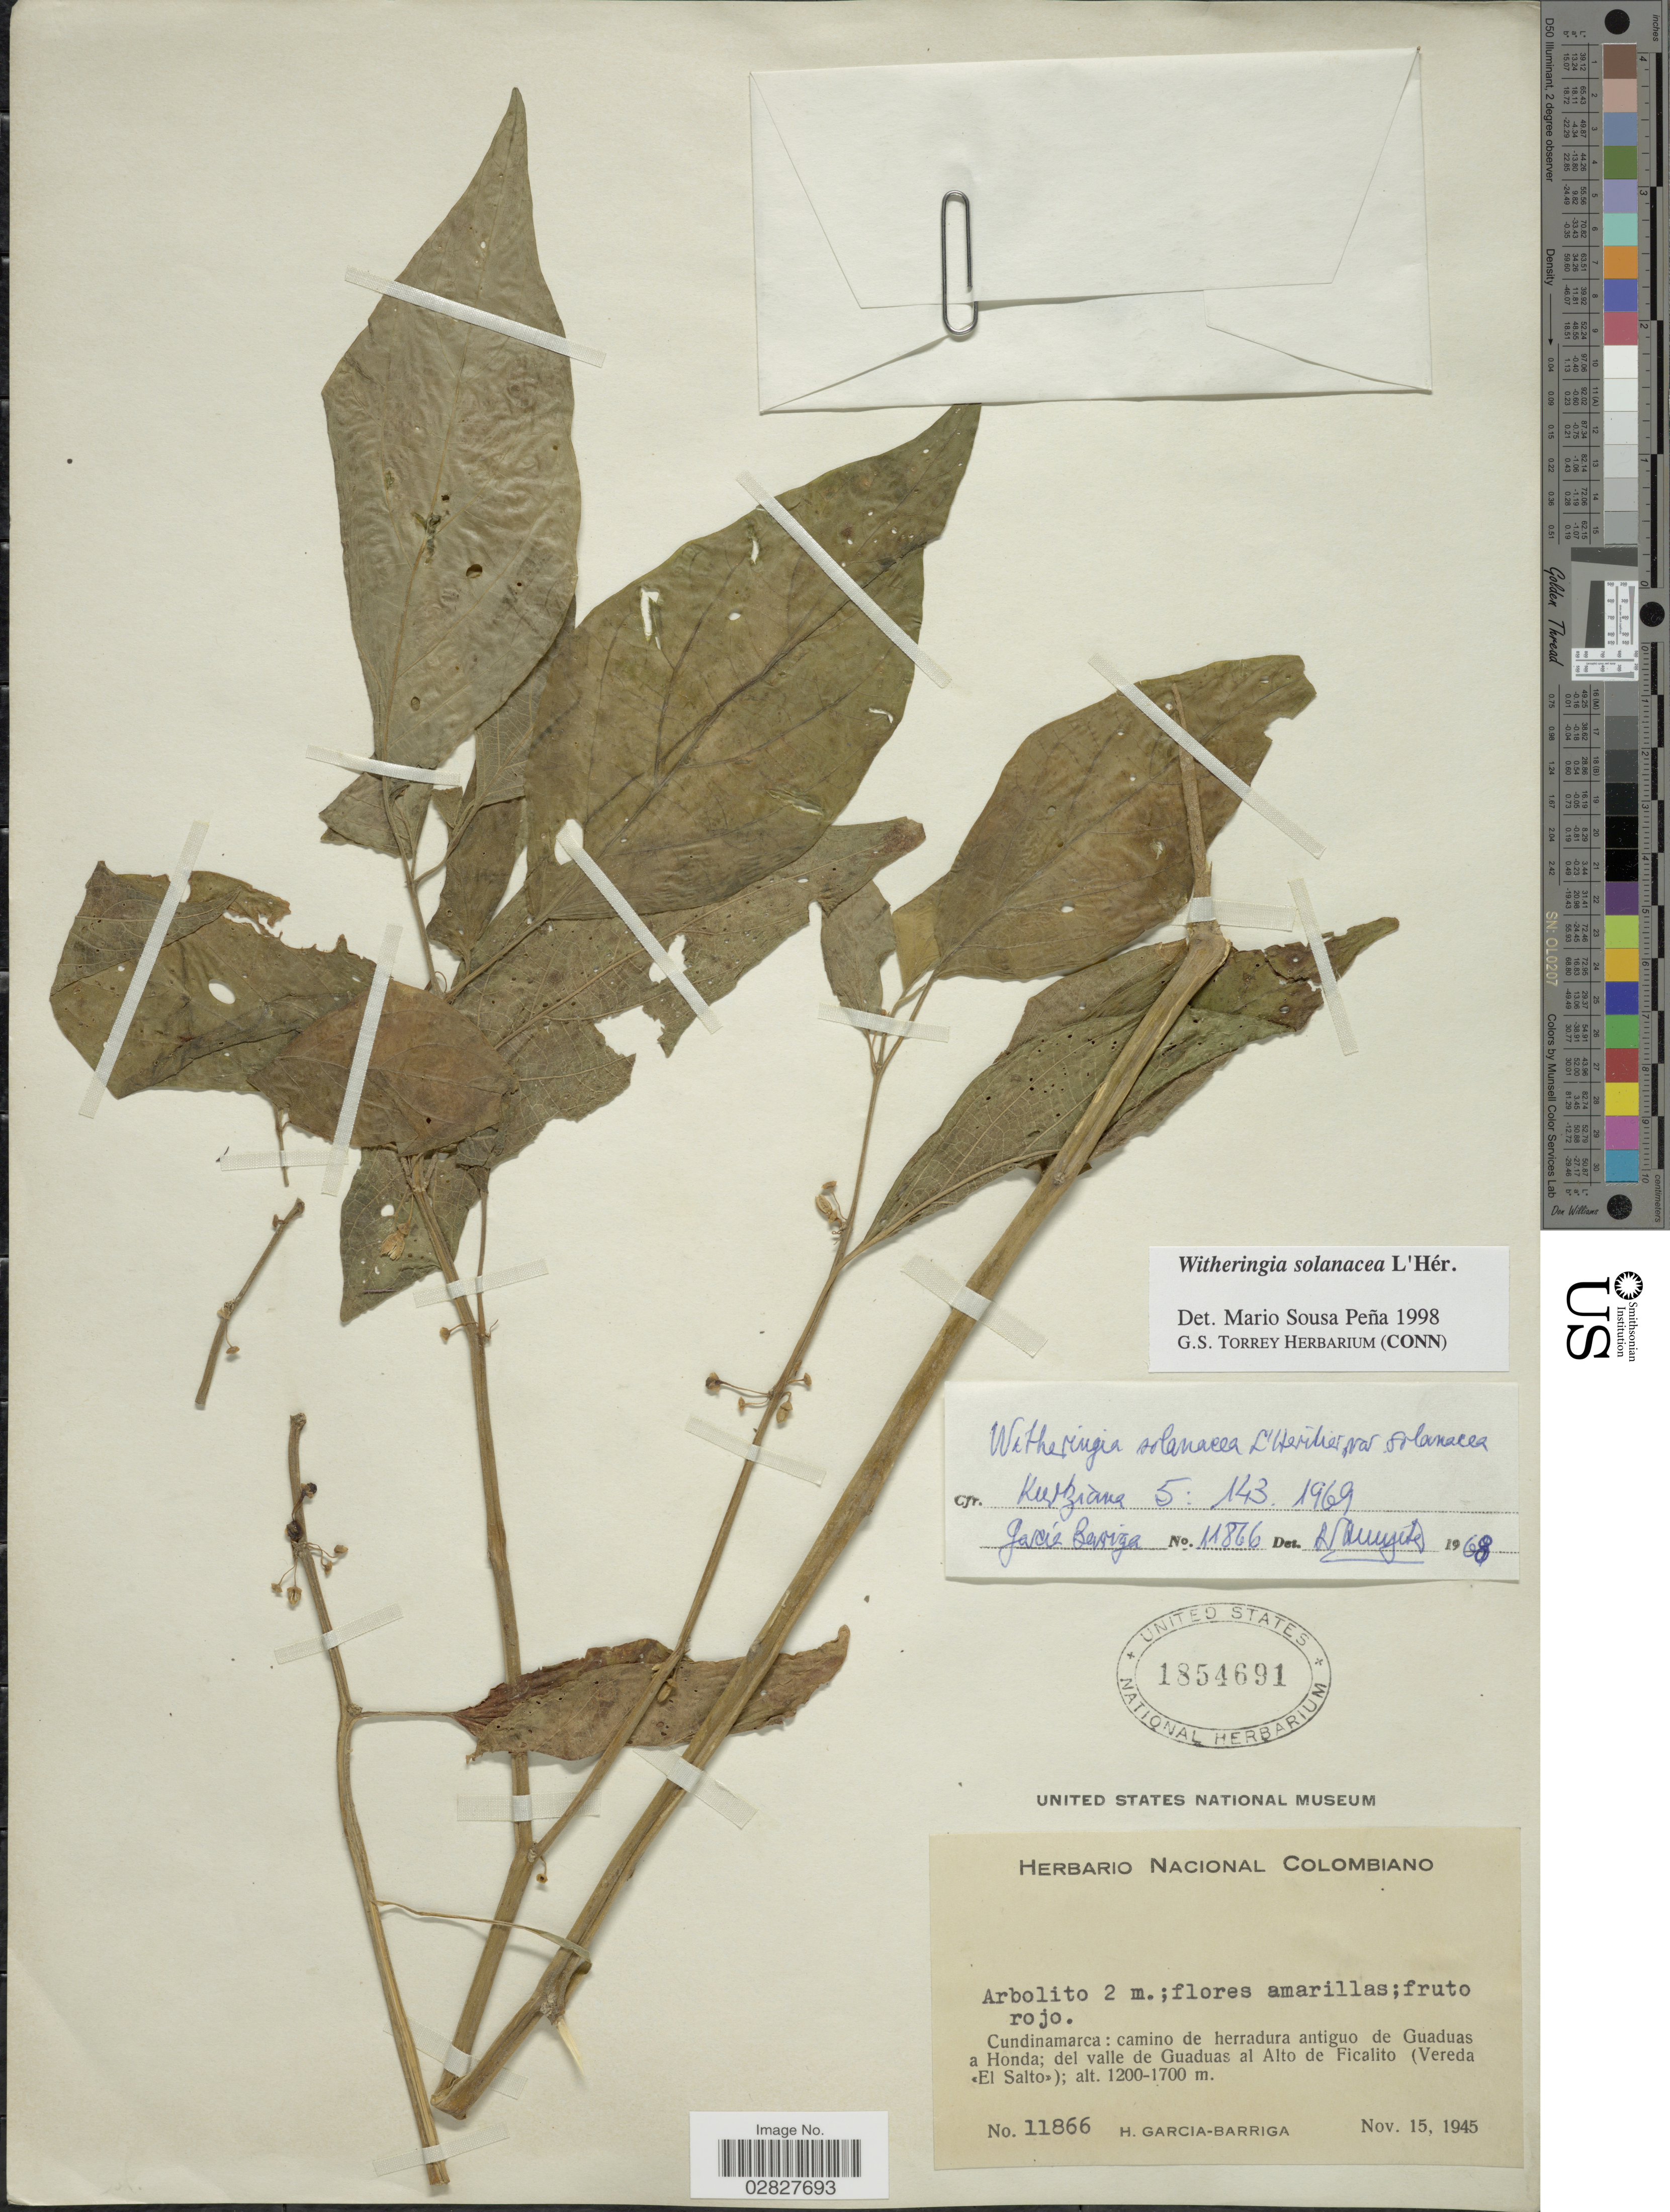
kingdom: Plantae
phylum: Tracheophyta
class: Magnoliopsida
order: Solanales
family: Solanaceae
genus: Witheringia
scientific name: Witheringia solanacea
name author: L'Hér.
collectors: H. García Barriga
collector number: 11866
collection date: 1945-11-15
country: Colombia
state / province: Cundinamarca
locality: Camino de herradura antiguo de Guaduas a Honda; del valle de Guaduas al Alto de Ficalito (Vereda <El Salto>).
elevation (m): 1200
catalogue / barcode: US 1854691